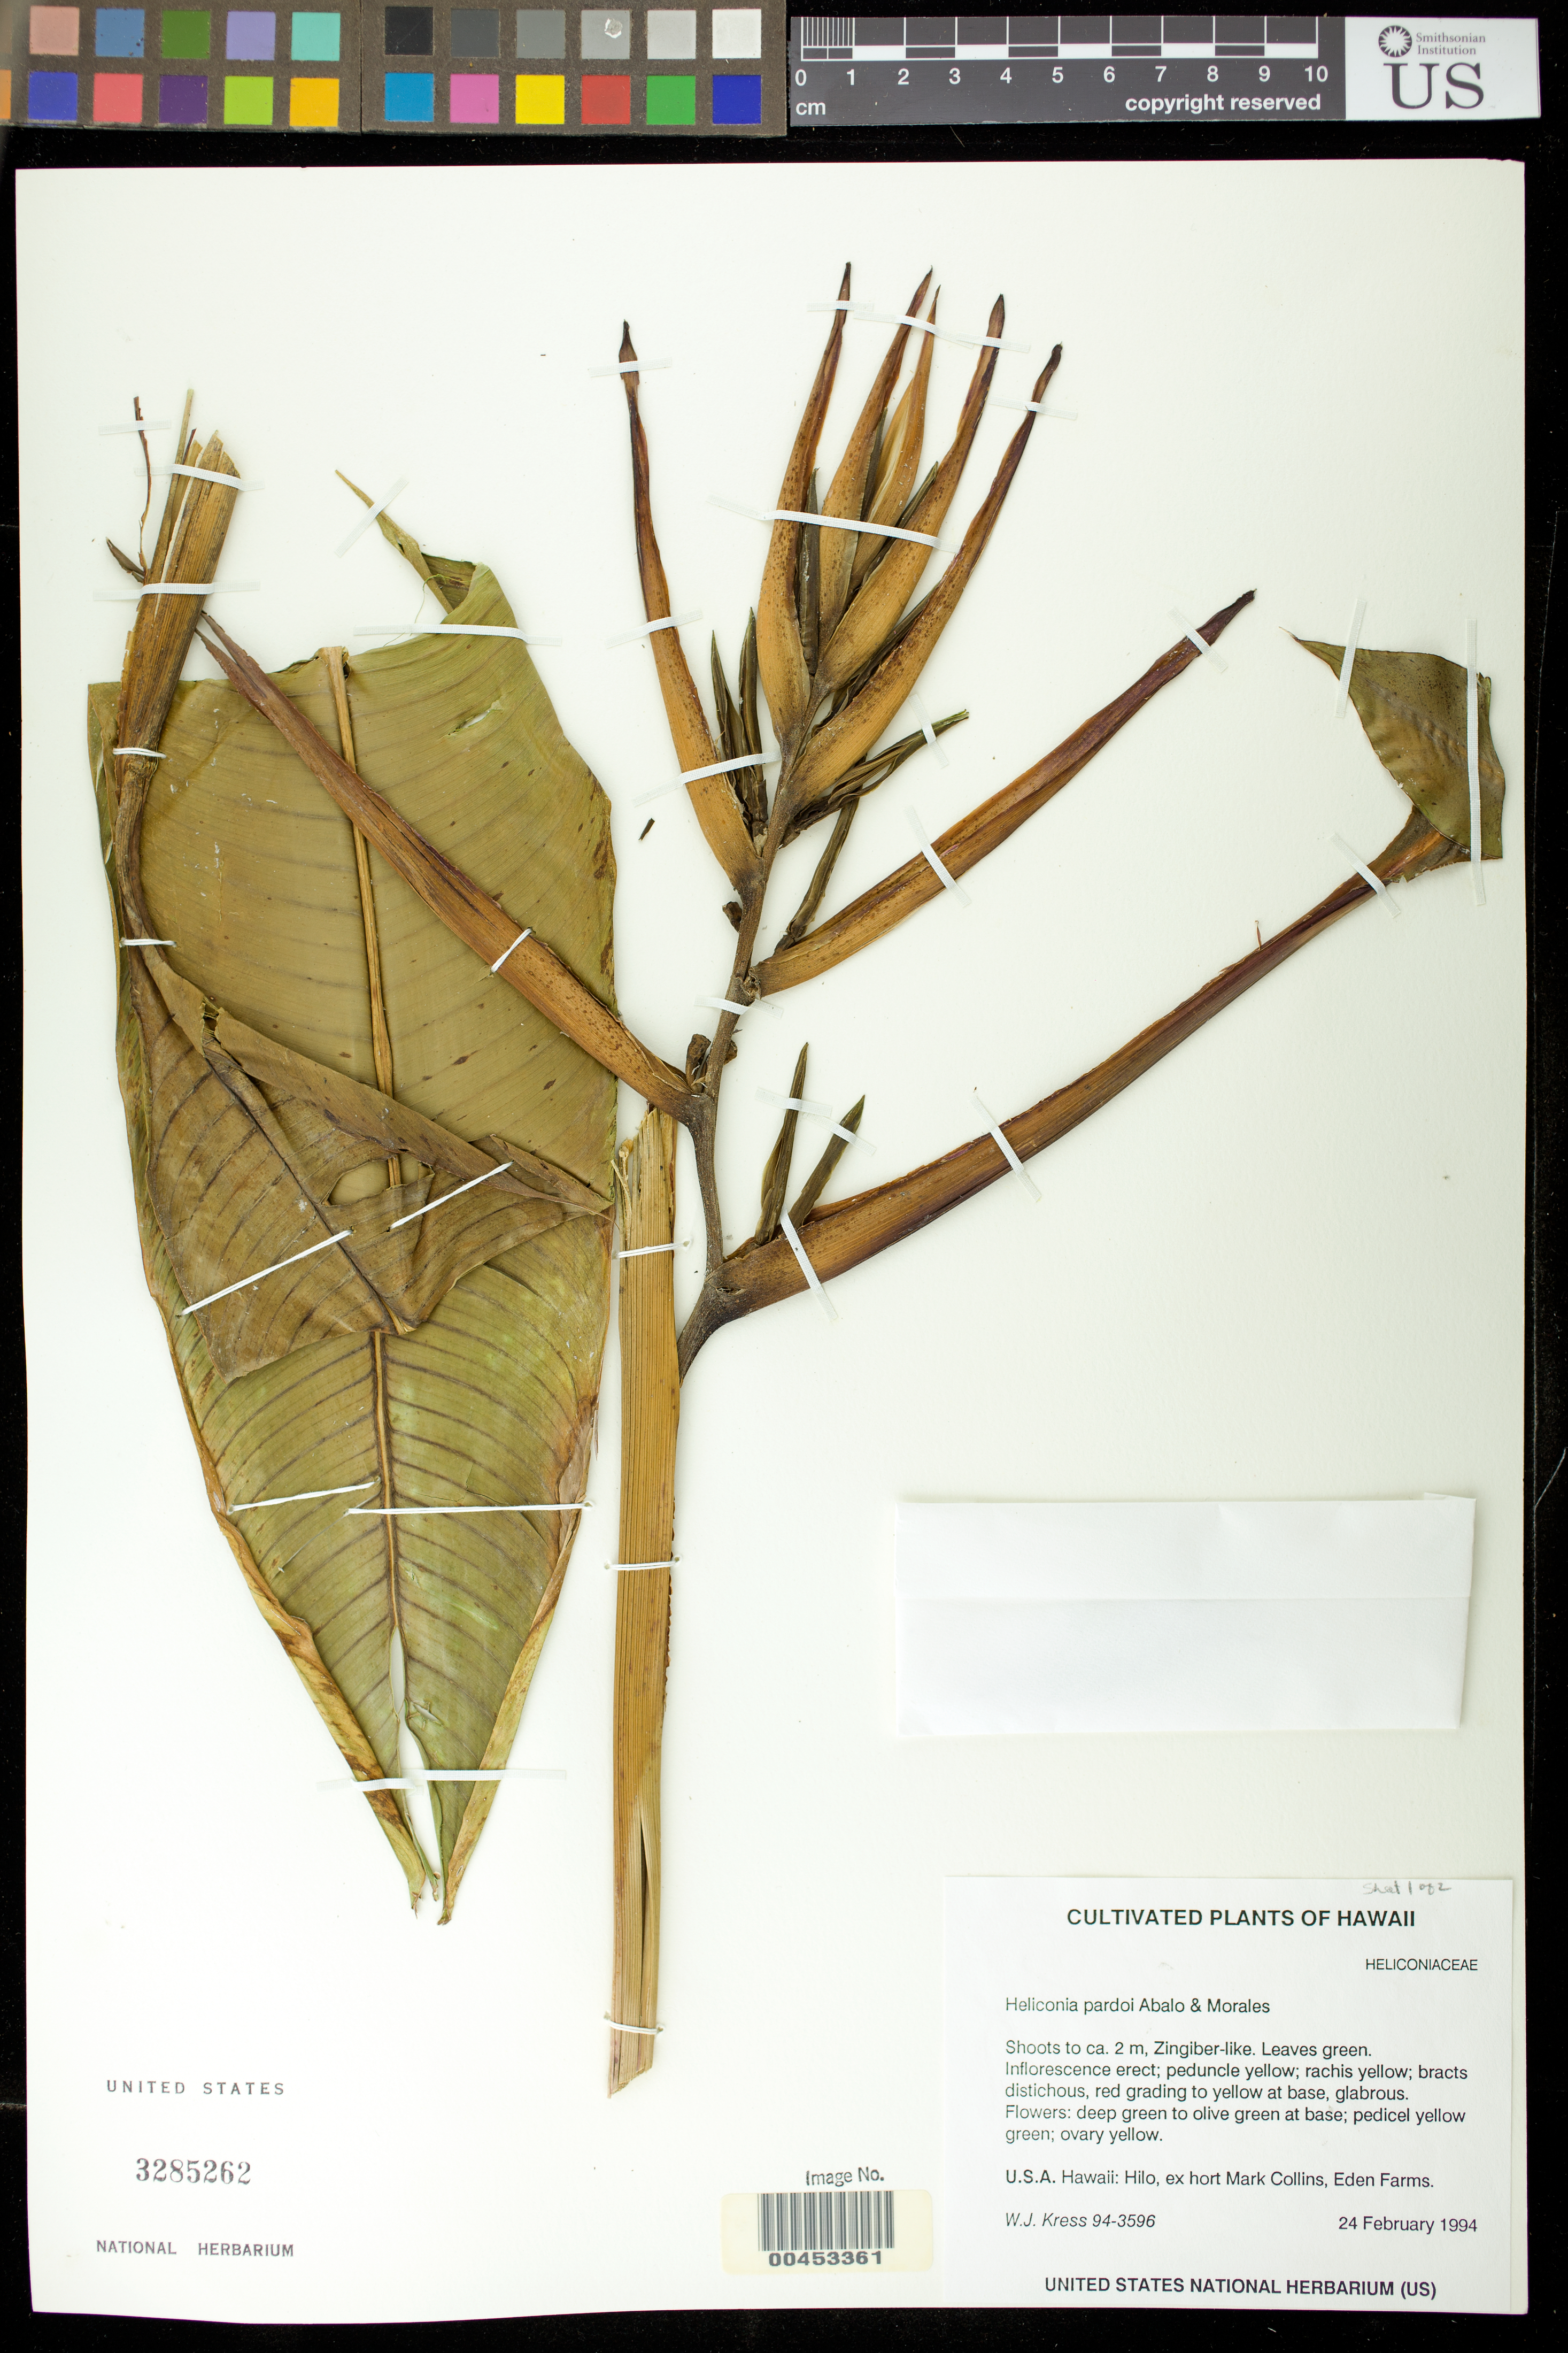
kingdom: Plantae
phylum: Tracheophyta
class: Liliopsida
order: Zingiberales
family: Heliconiaceae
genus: Heliconia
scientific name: Heliconia pardoi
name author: Abalo & Morales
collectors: W. J. Kress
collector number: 94-3596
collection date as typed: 24 Feb 1994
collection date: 1994-02-24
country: United States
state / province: Hawaii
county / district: Hawaii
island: Hawaii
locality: Hilo, ex hort Mark Collins, Eden Farms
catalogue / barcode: US 3285262